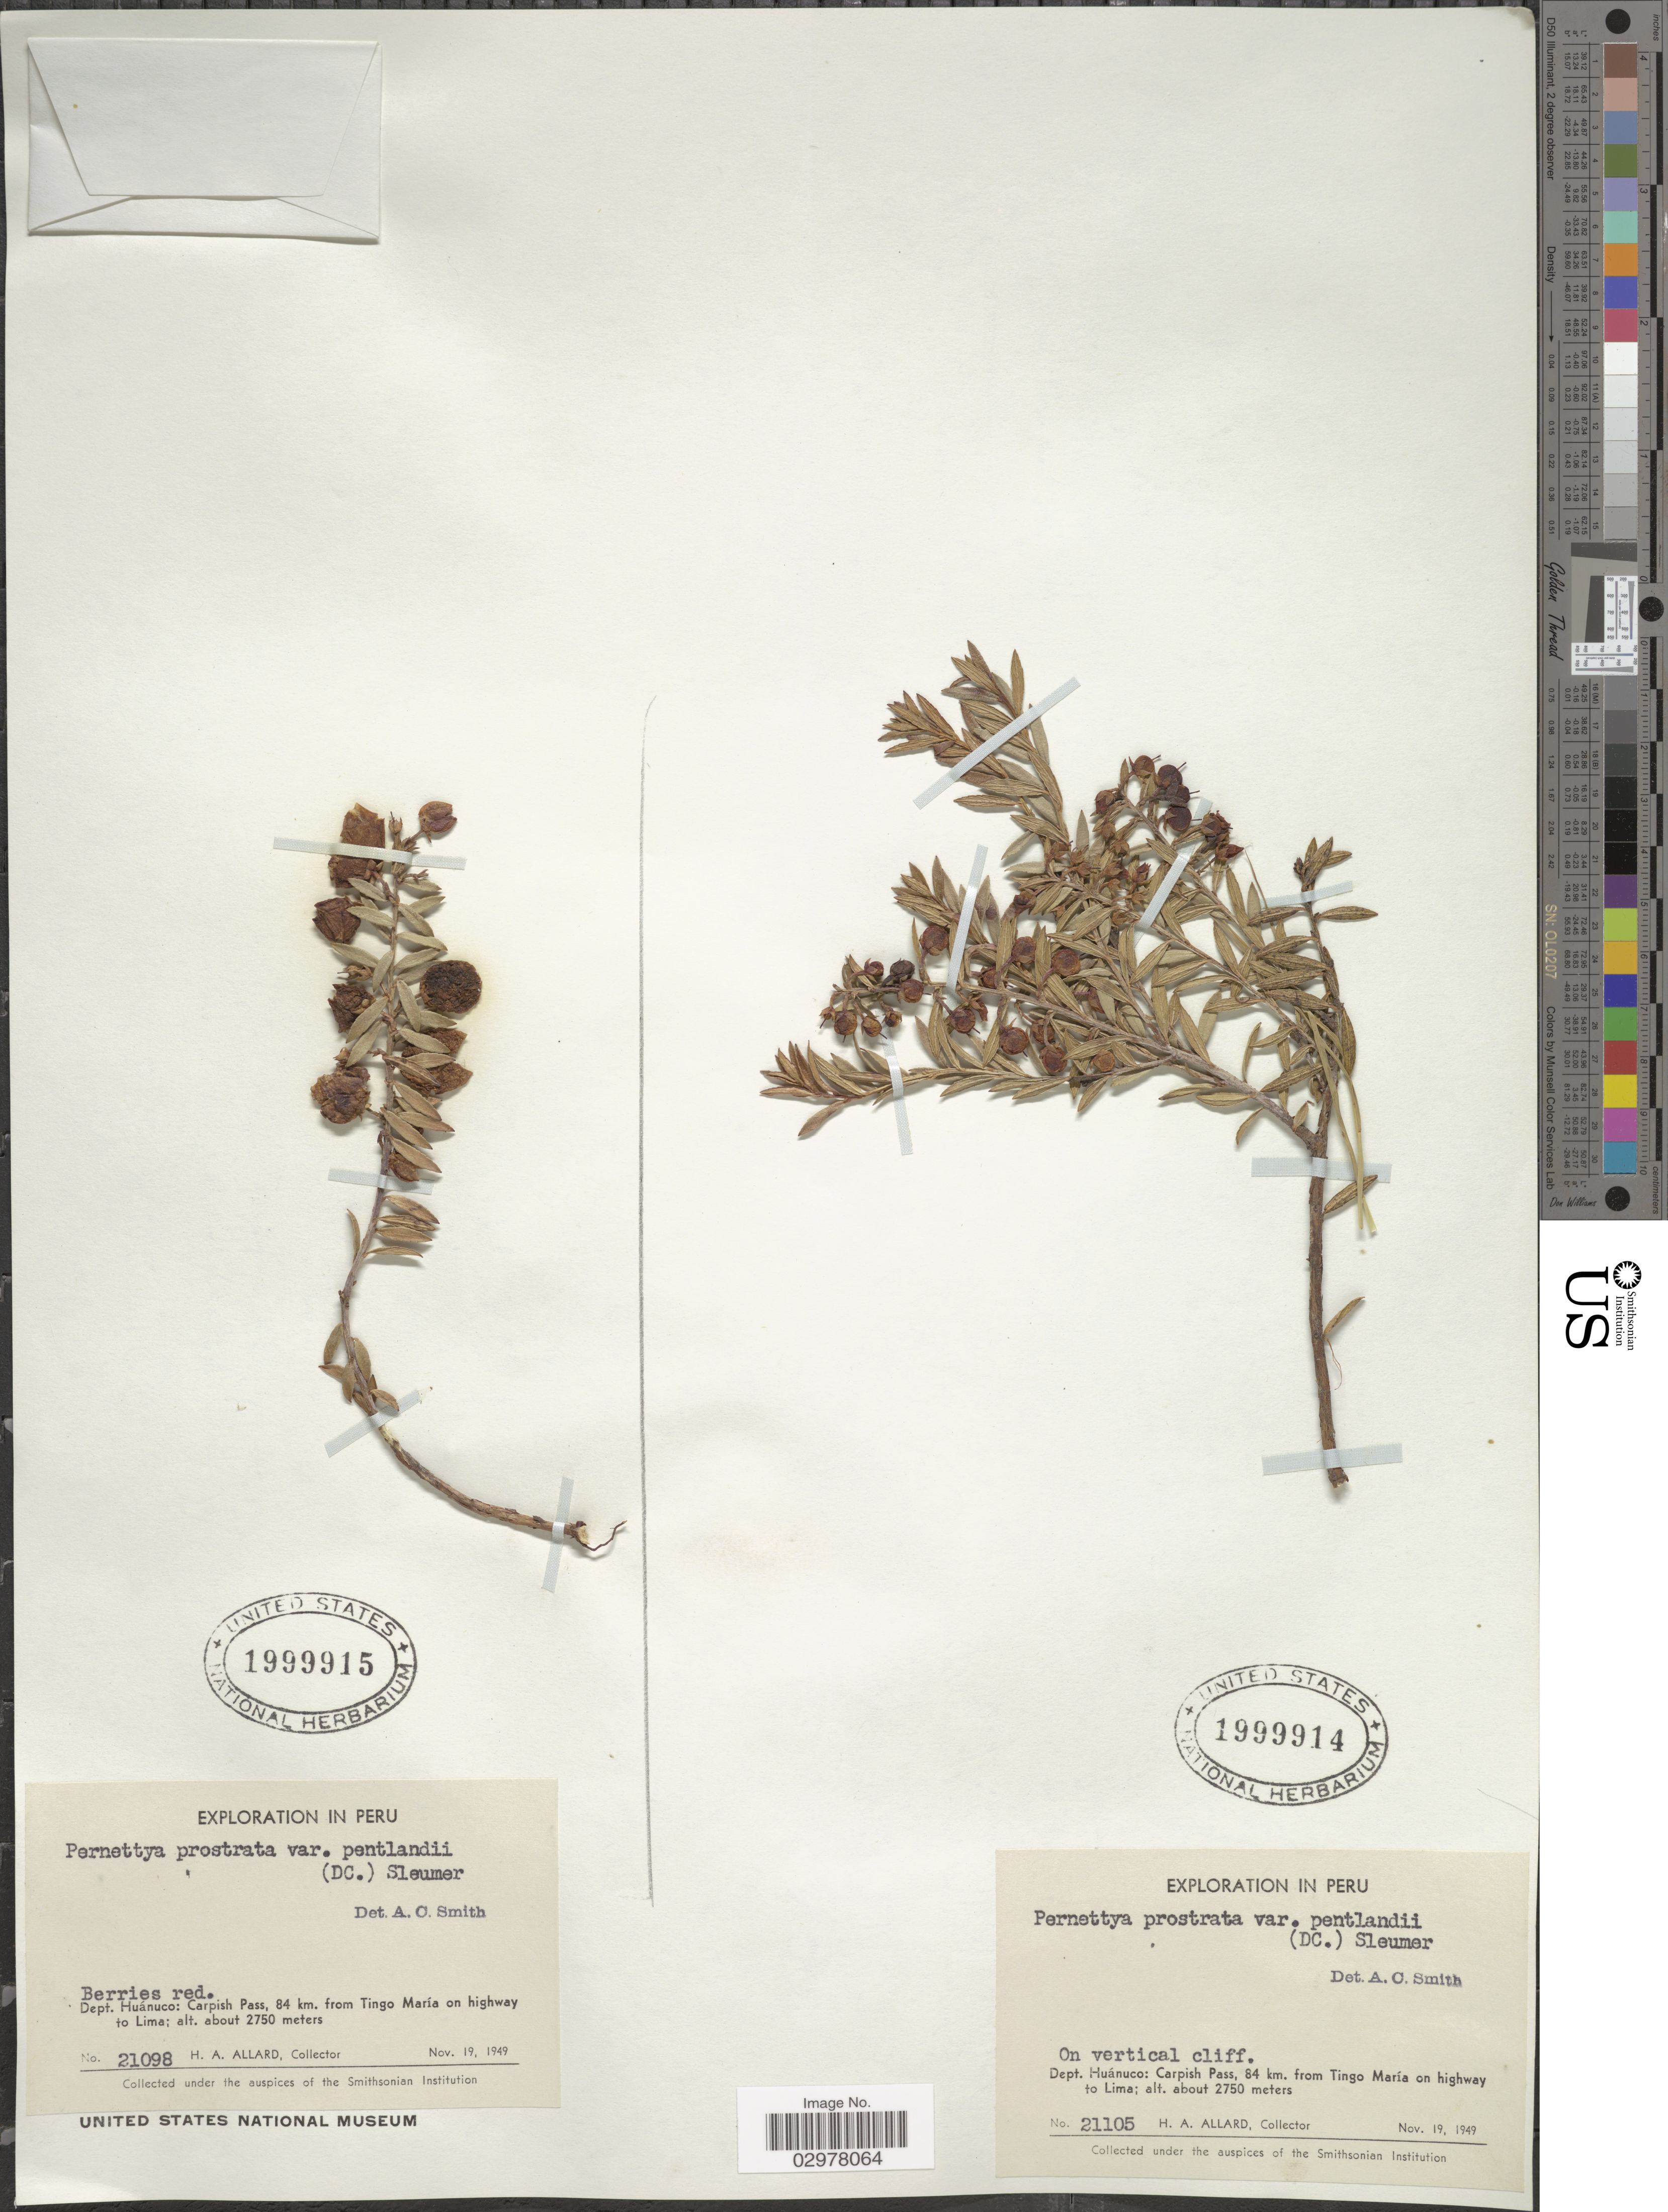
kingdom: Plantae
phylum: Tracheophyta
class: Magnoliopsida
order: Ericales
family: Ericaceae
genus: Pernettya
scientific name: Pernettya prostrata var. pentlandii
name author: (DC.) Sleumer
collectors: H. A. Allard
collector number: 21098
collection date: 1949-11-19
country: Peru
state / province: Huánuco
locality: Dept. Huánuco: Carpish Pass, 84 km. from Tingo María on highway to Lima.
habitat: on vertical cliff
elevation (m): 2750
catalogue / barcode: US 1999915-2